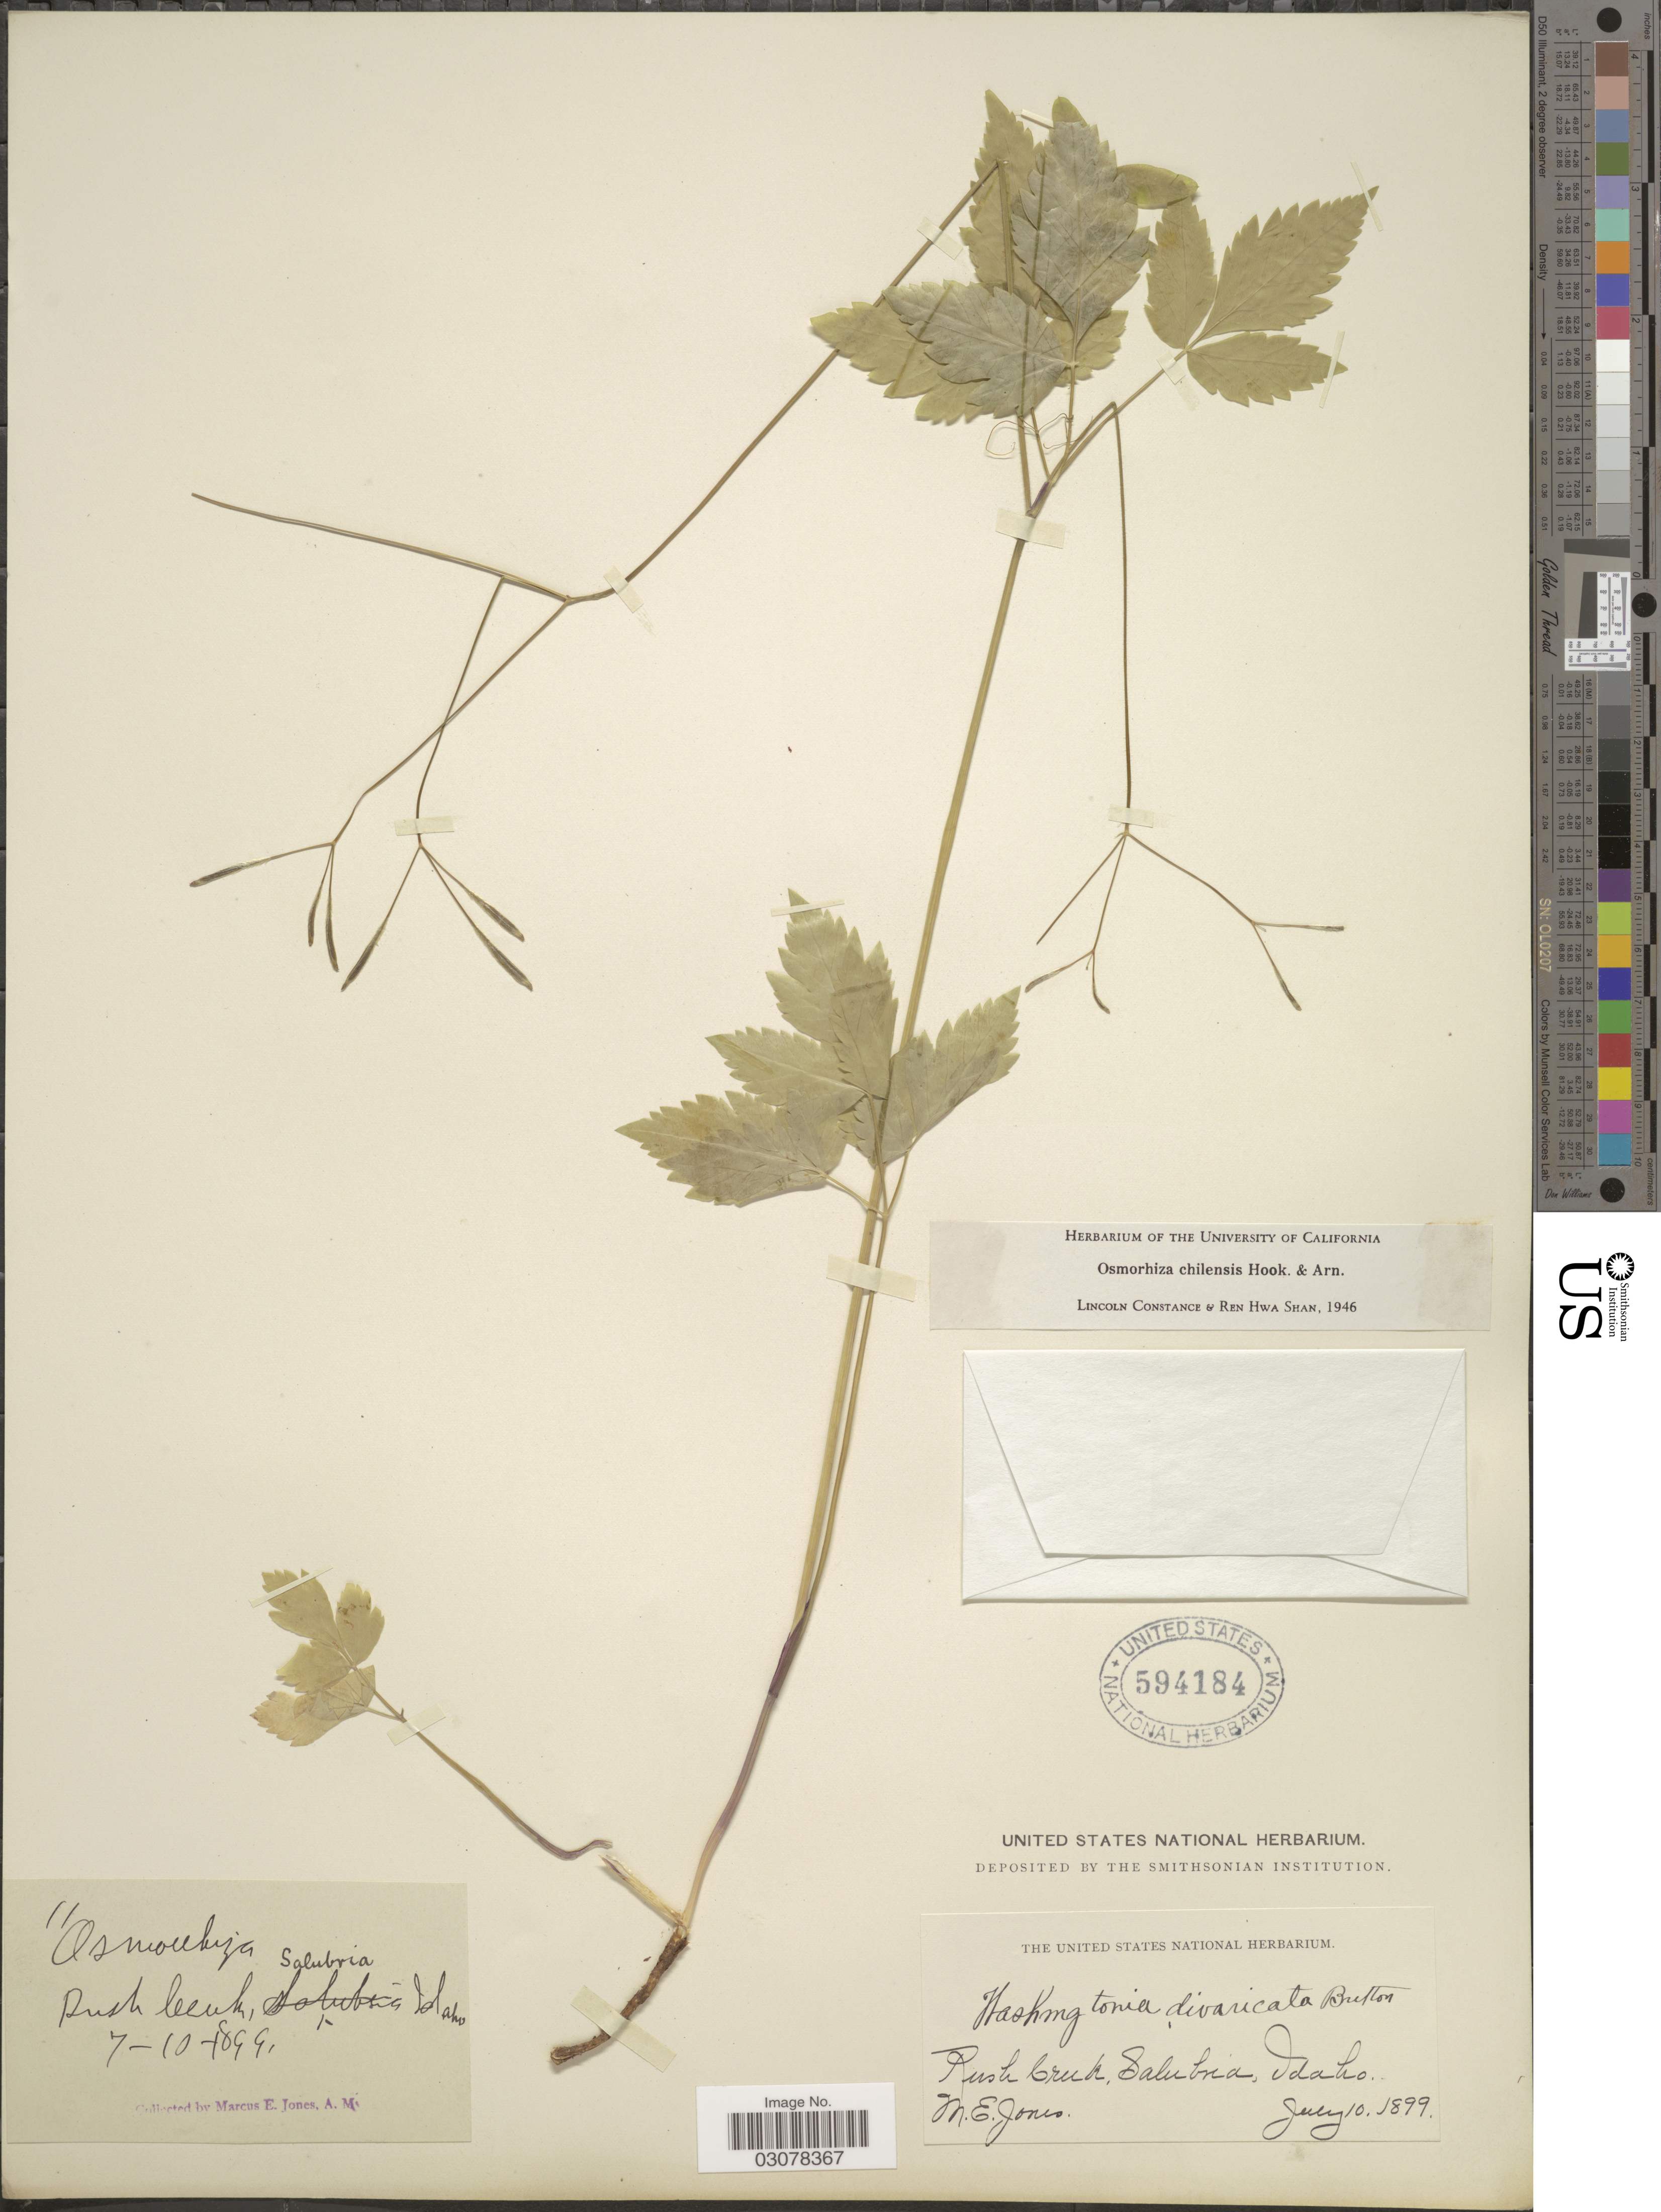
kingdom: Plantae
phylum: Tracheophyta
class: Magnoliopsida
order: Apiales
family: Apiaceae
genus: Osmorhiza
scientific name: Osmorhiza chilensis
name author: Hook. & Arn.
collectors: M. E. Jones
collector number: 11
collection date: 1899-07-10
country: United States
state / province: Idaho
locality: Rush Creek, Salubria.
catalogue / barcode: US 594184